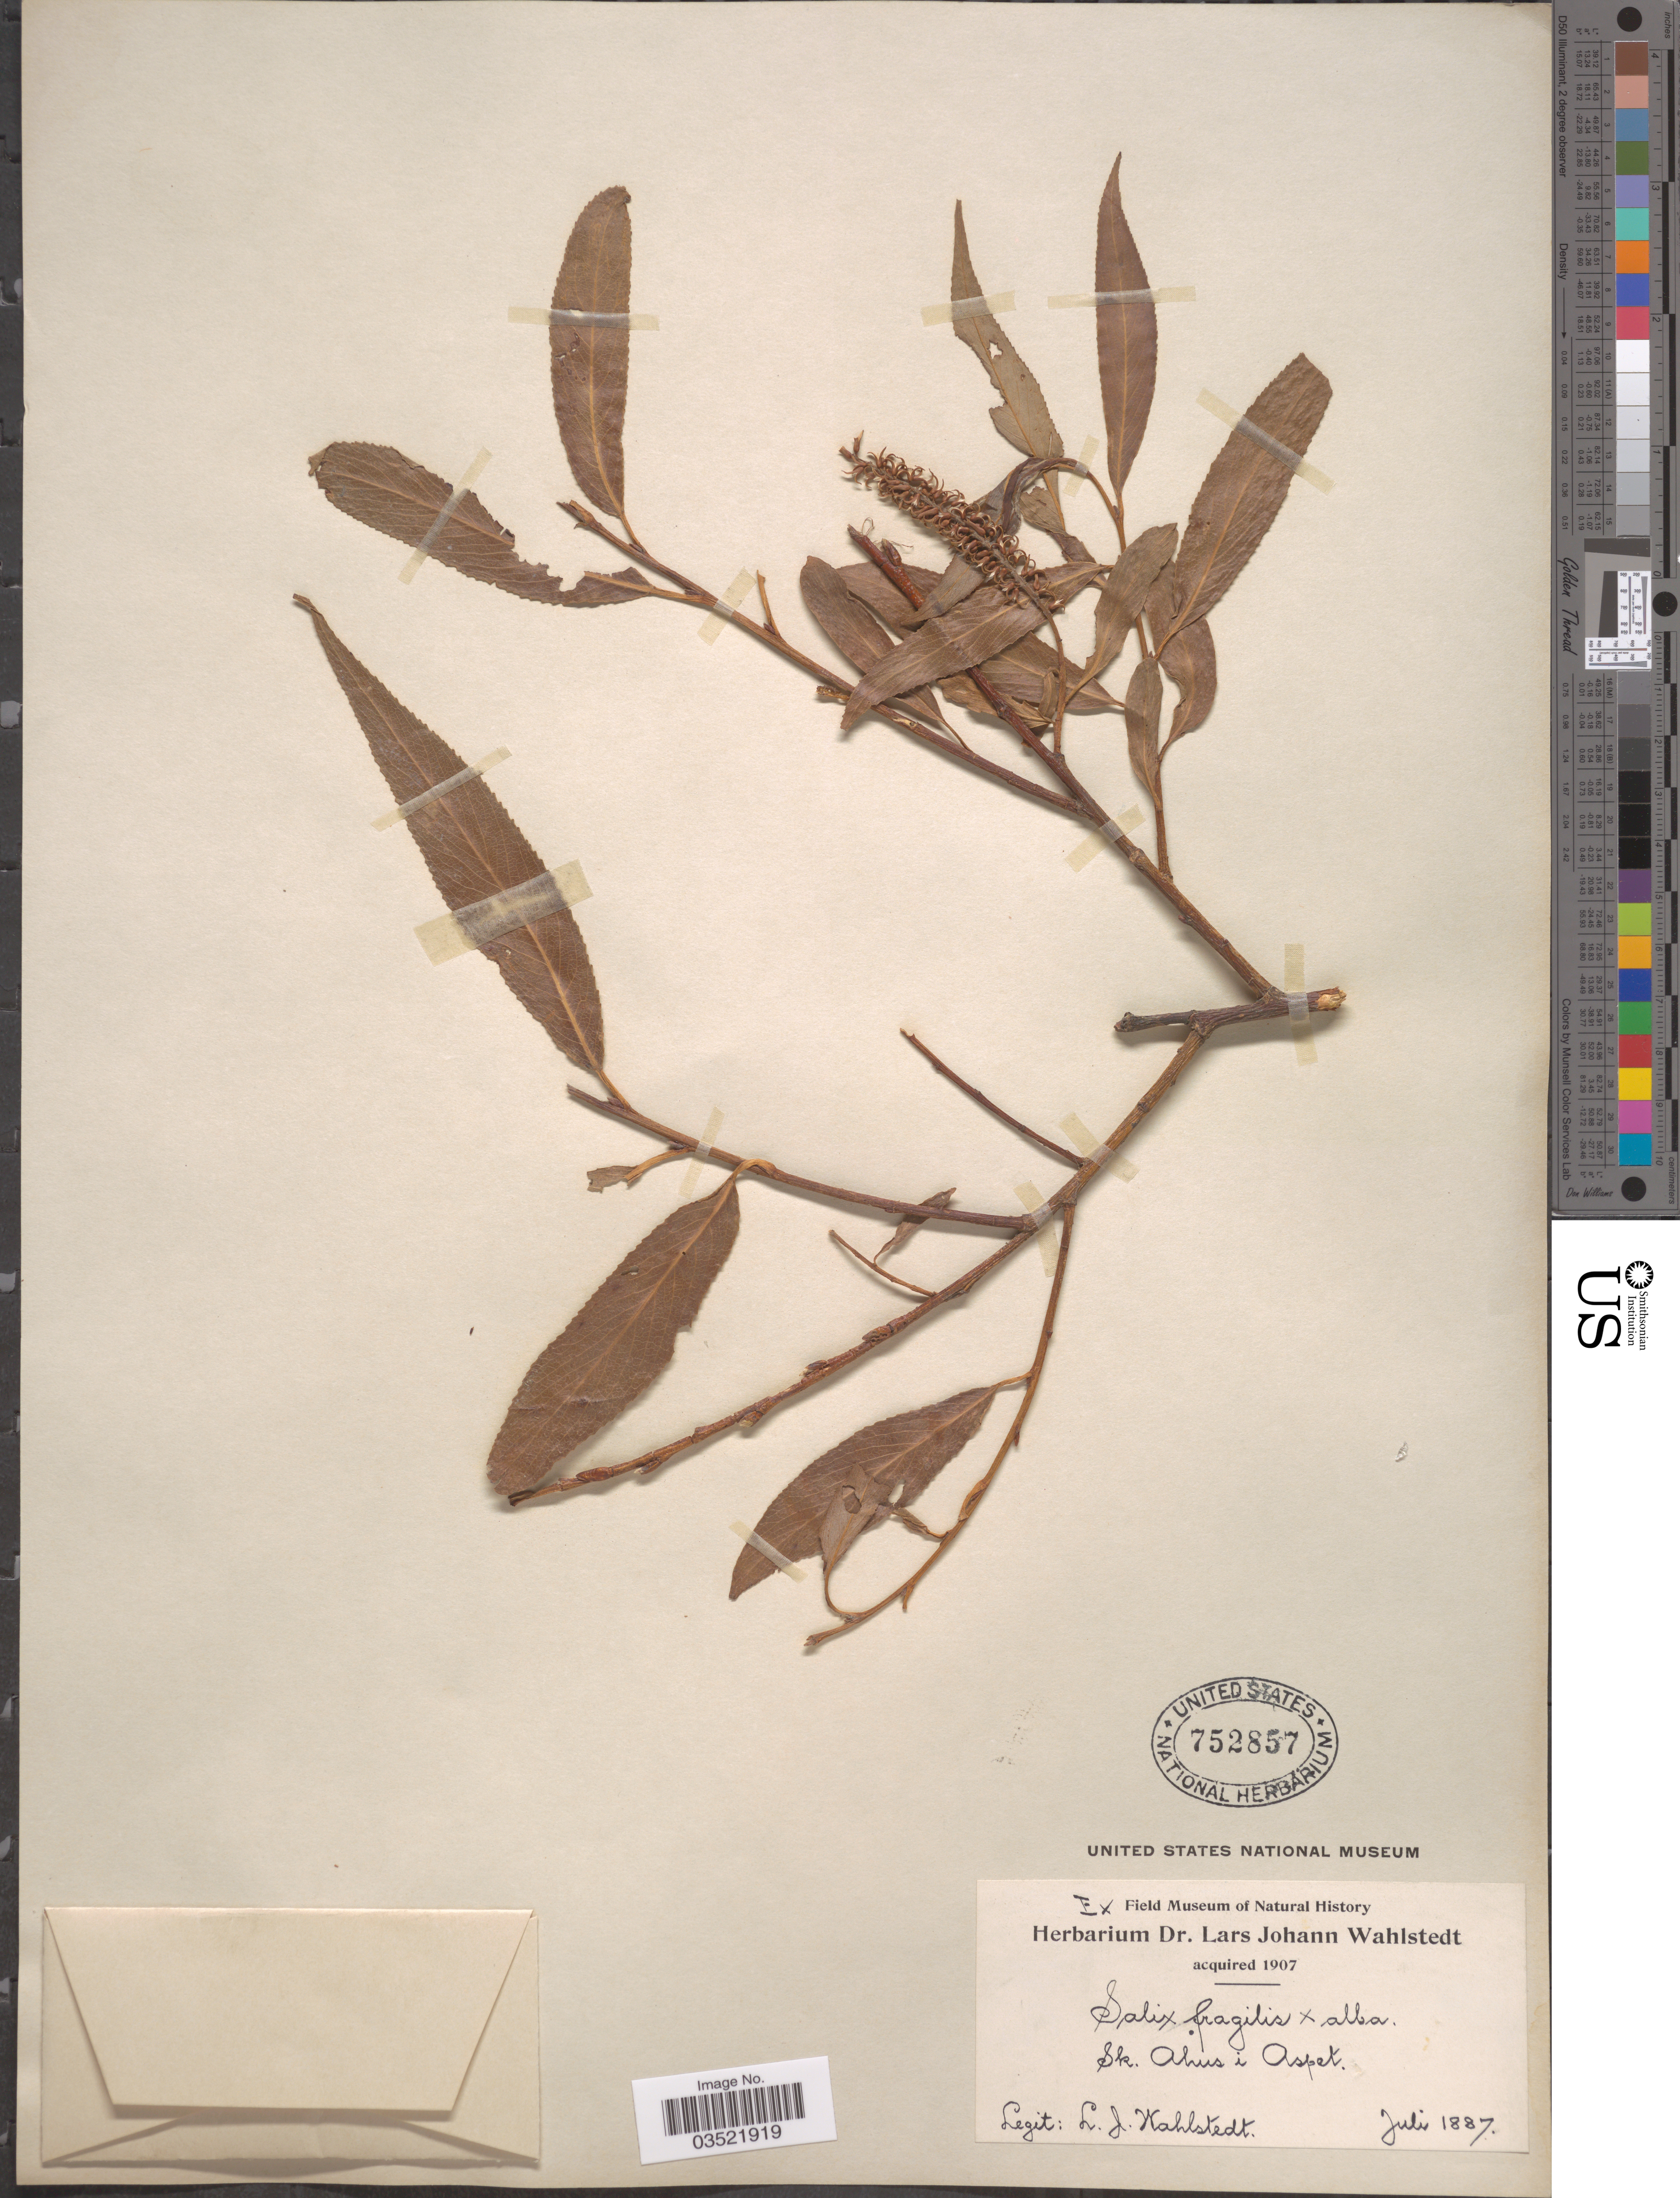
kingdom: Plantae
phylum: Tracheophyta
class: Magnoliopsida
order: Malpighiales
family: Salicaceae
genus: Salix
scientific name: Salix alba x S. fragilis L.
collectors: L. J. Wahlstedt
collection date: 1887-07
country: Sweden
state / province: Skåne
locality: Ahus i Aspet.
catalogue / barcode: US 752857